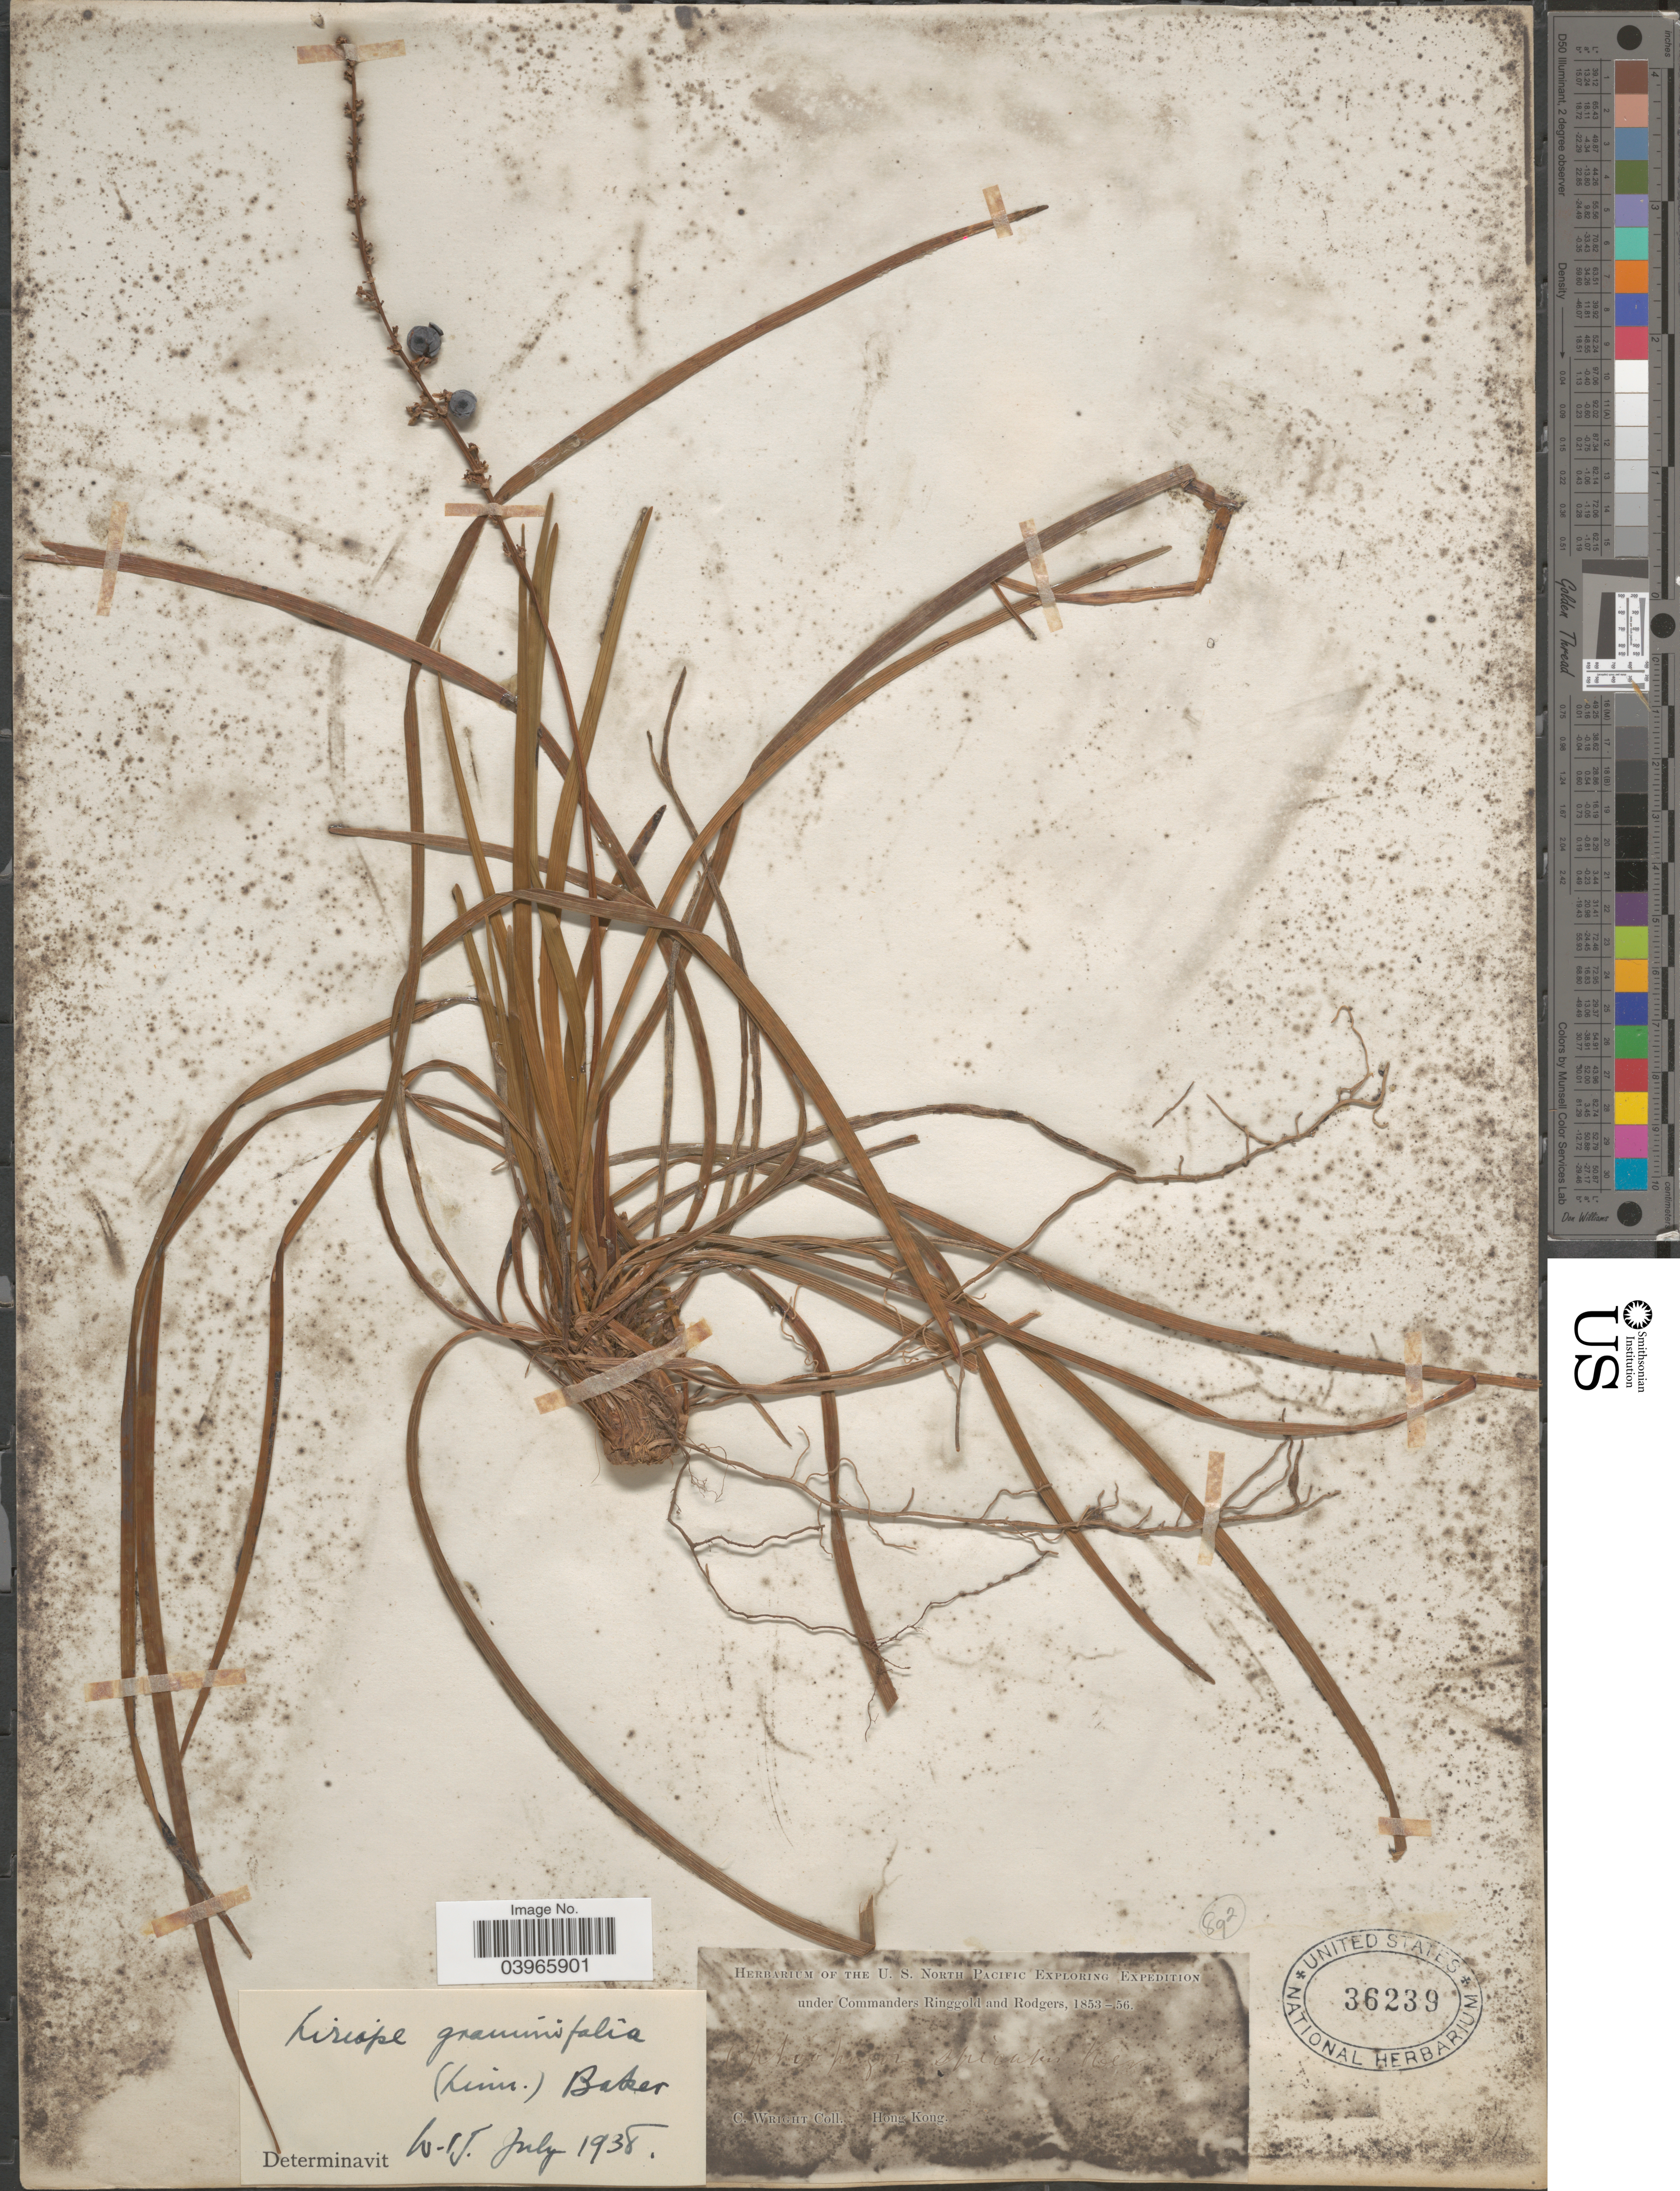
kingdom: Plantae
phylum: Tracheophyta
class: Liliopsida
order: Asparagales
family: Asparagaceae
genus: Liriope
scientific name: Liriope graminifolia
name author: (L.) Baker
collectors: C. Wright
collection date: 1853/1856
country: China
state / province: Hong Kong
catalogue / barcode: US 36239